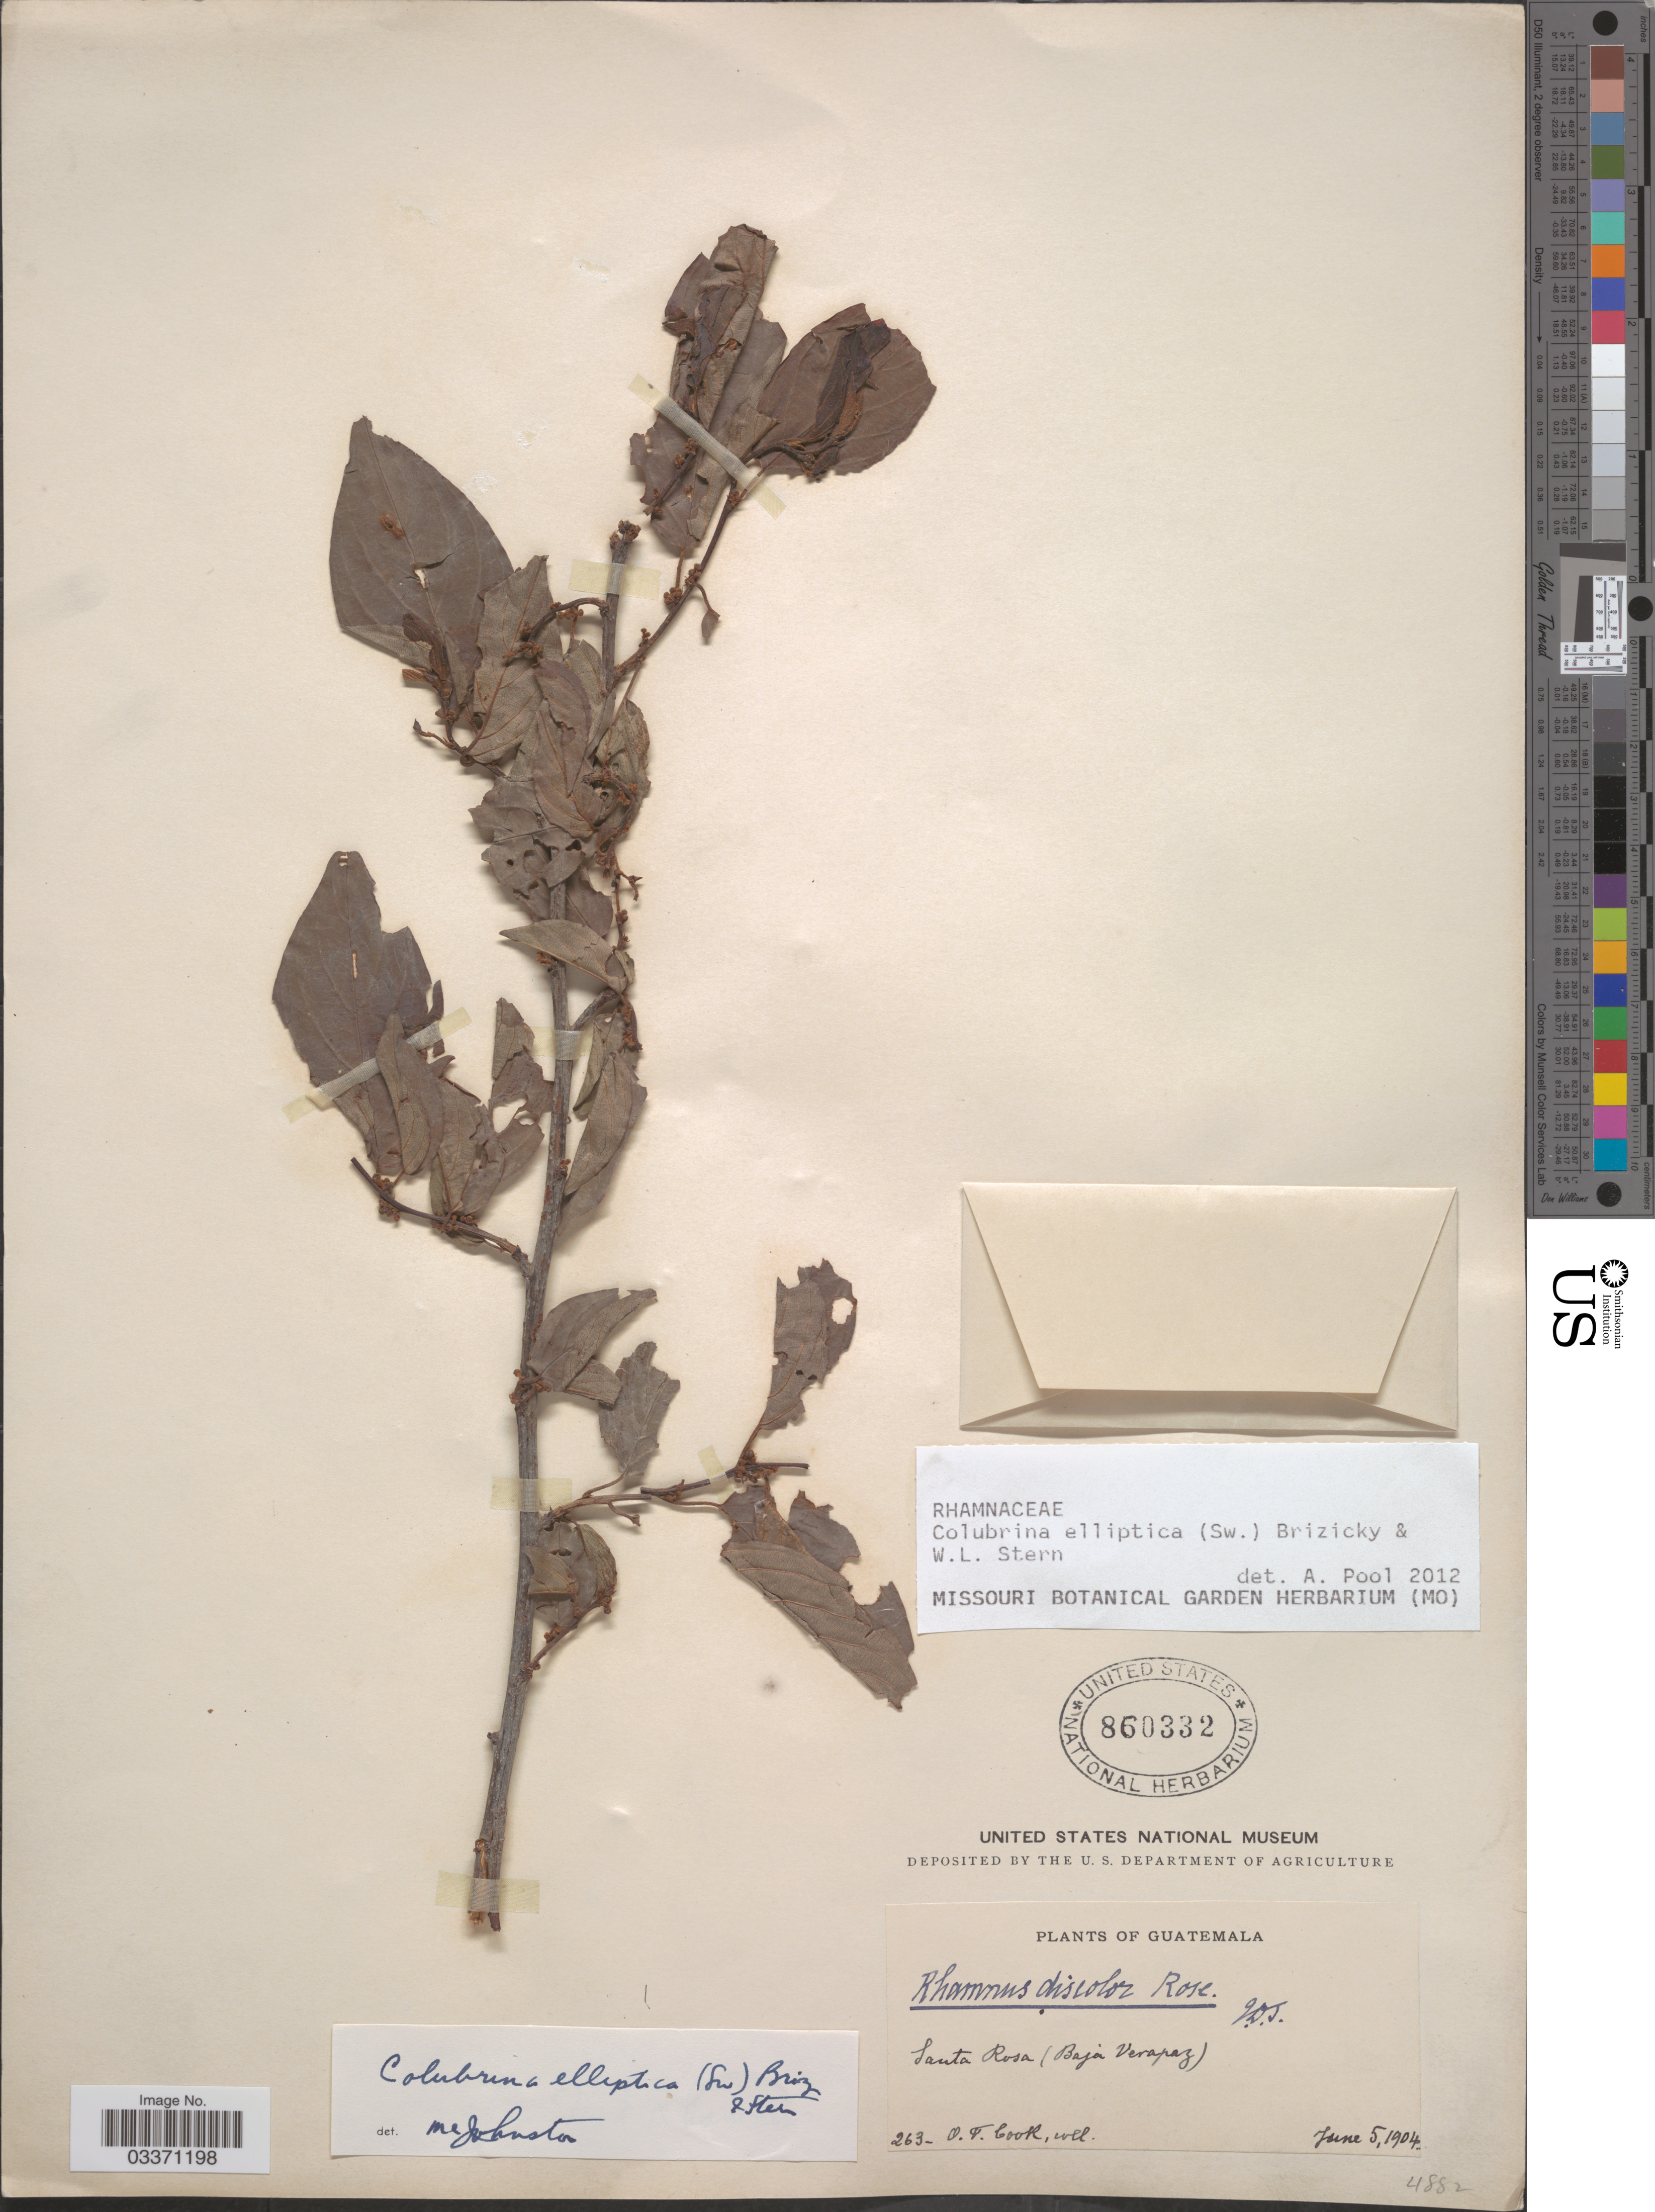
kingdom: Plantae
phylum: Tracheophyta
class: Magnoliopsida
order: Rosales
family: Rhamnaceae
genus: Colubrina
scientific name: Colubrina elliptica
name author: (Sw.) Brizicky & W.L. Stern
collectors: O. F. Cook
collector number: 263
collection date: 1904-06-05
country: Guatemala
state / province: Baja Verapaz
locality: Santa Rosa.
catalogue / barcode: US 860332